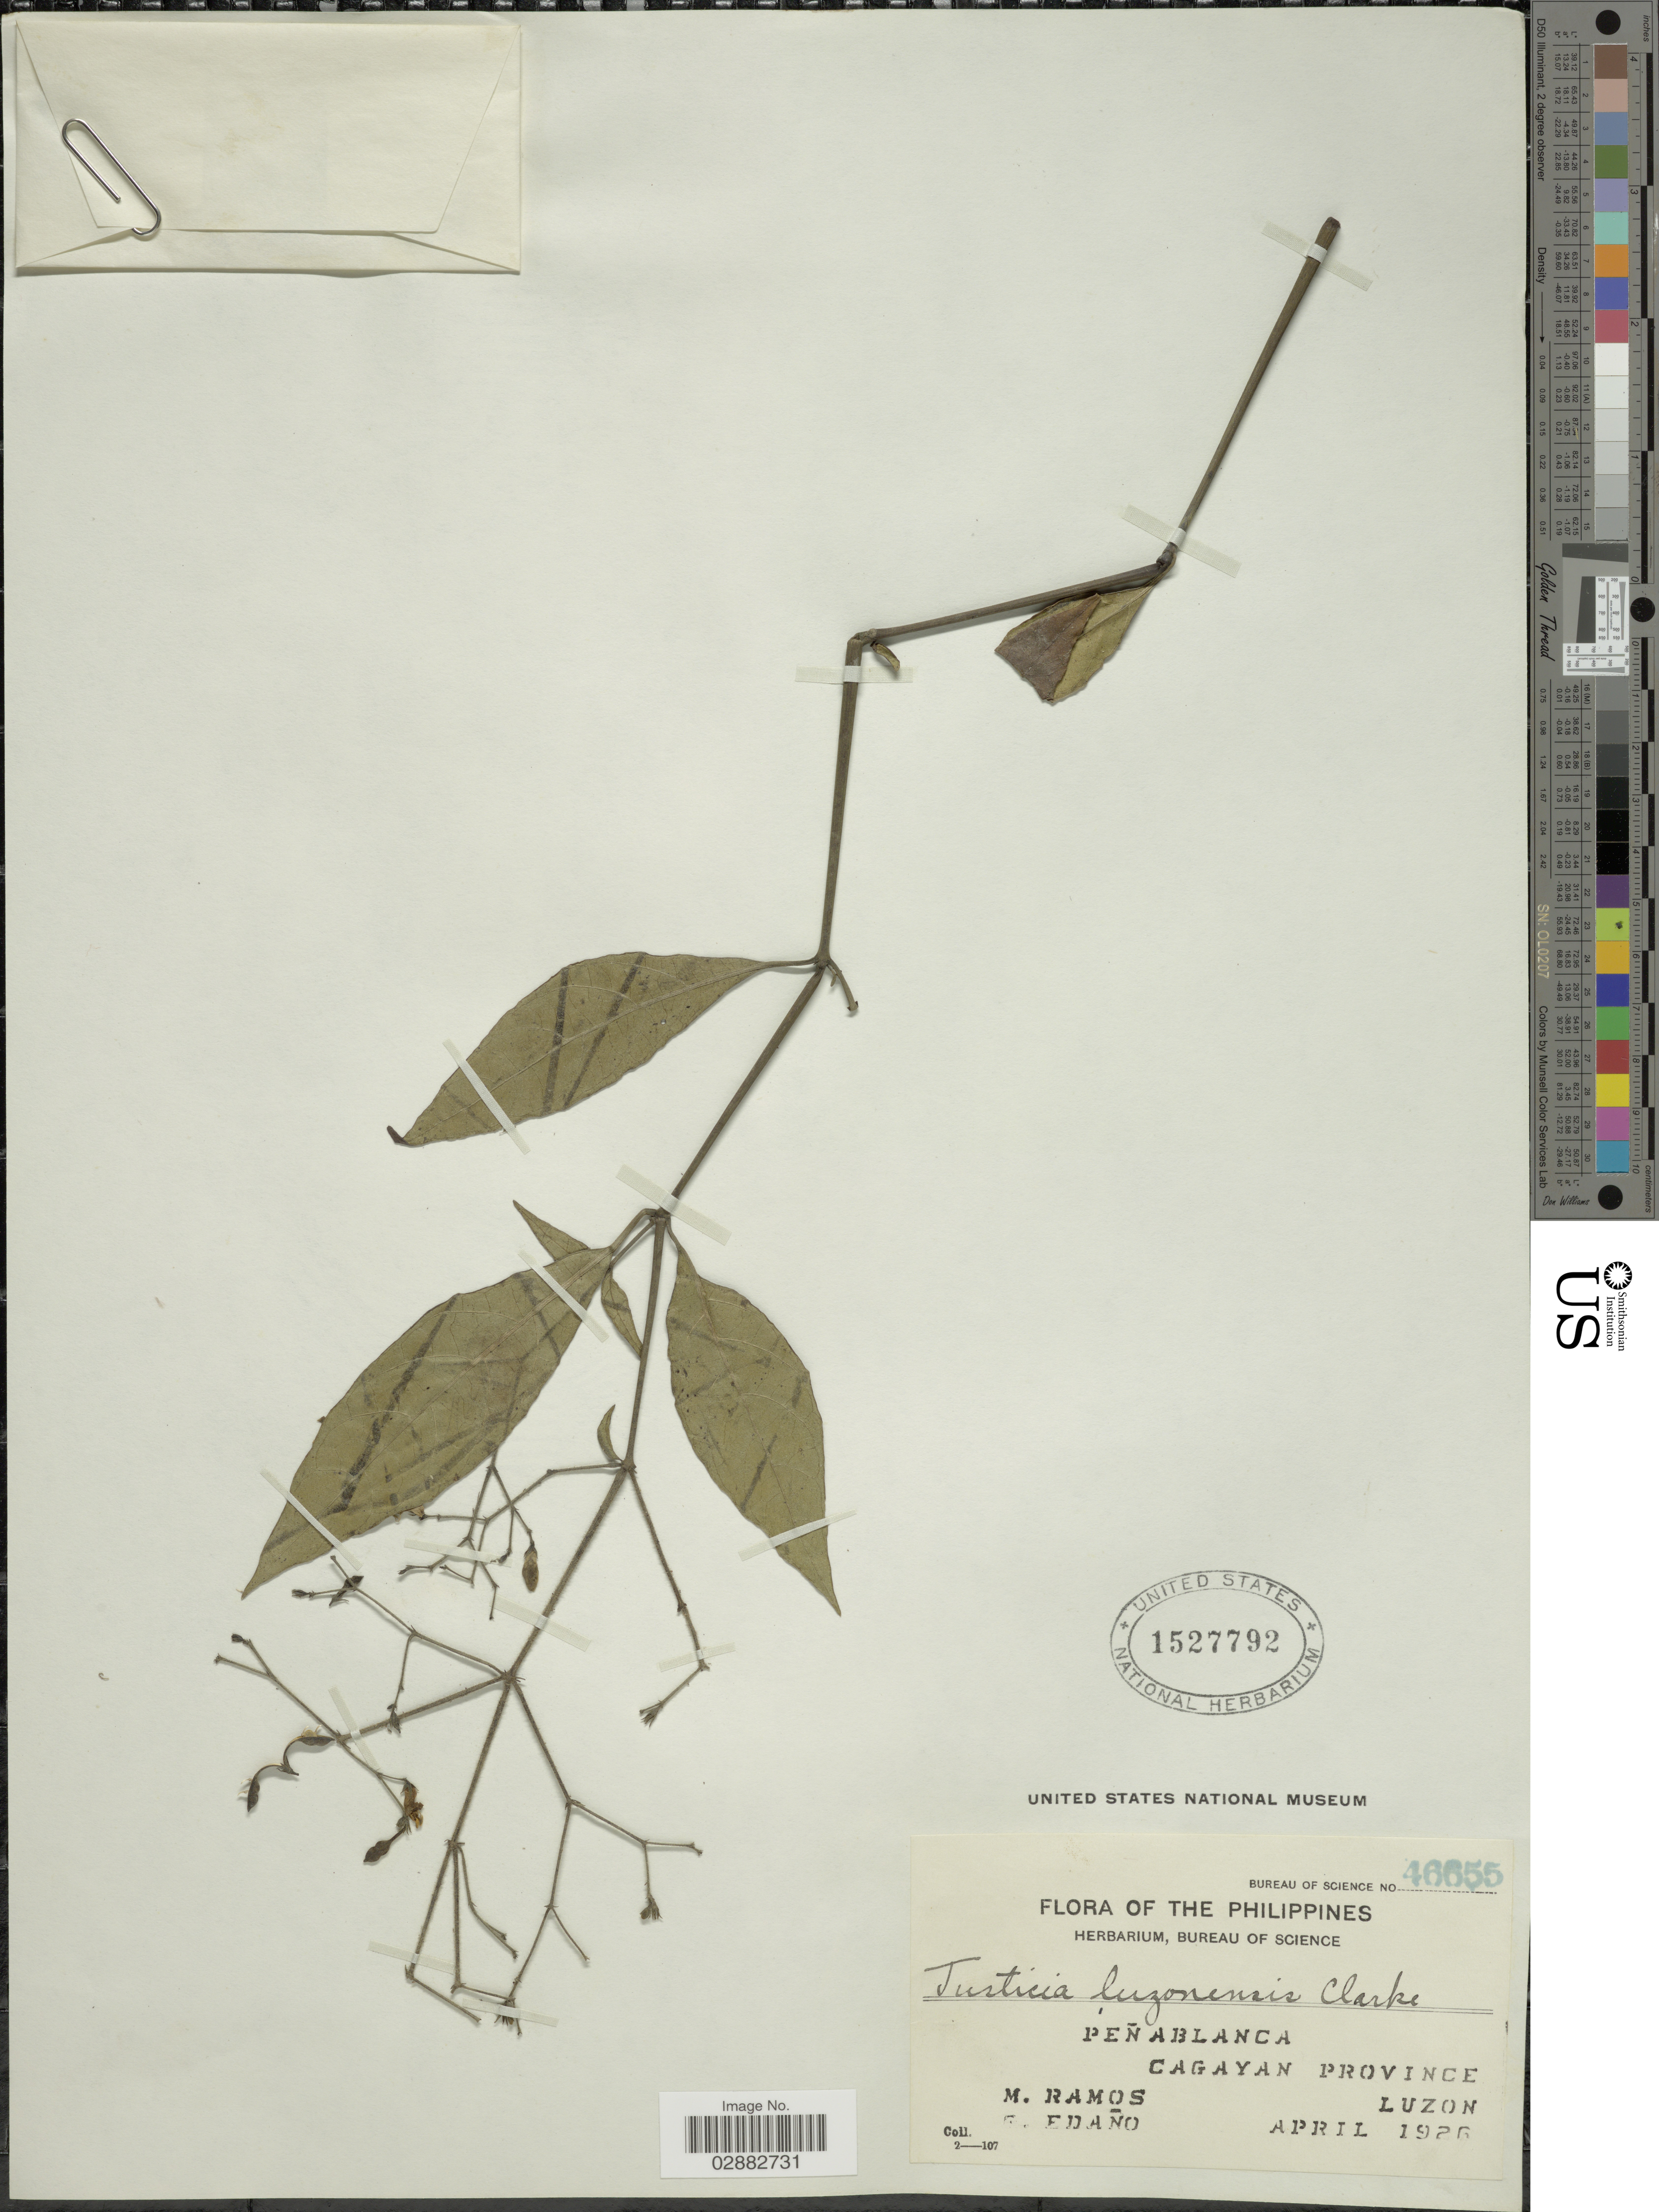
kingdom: Plantae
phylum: Tracheophyta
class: Magnoliopsida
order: Lamiales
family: Acanthaceae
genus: Justicia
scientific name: Justicia luzonensis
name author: C.B. Clarke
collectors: M. Ramos & G. Edaño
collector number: Bureau of Science 46655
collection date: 1926-04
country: Philippines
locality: Peñablanca, Cagayan Province, Luzon.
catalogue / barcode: US 1527792